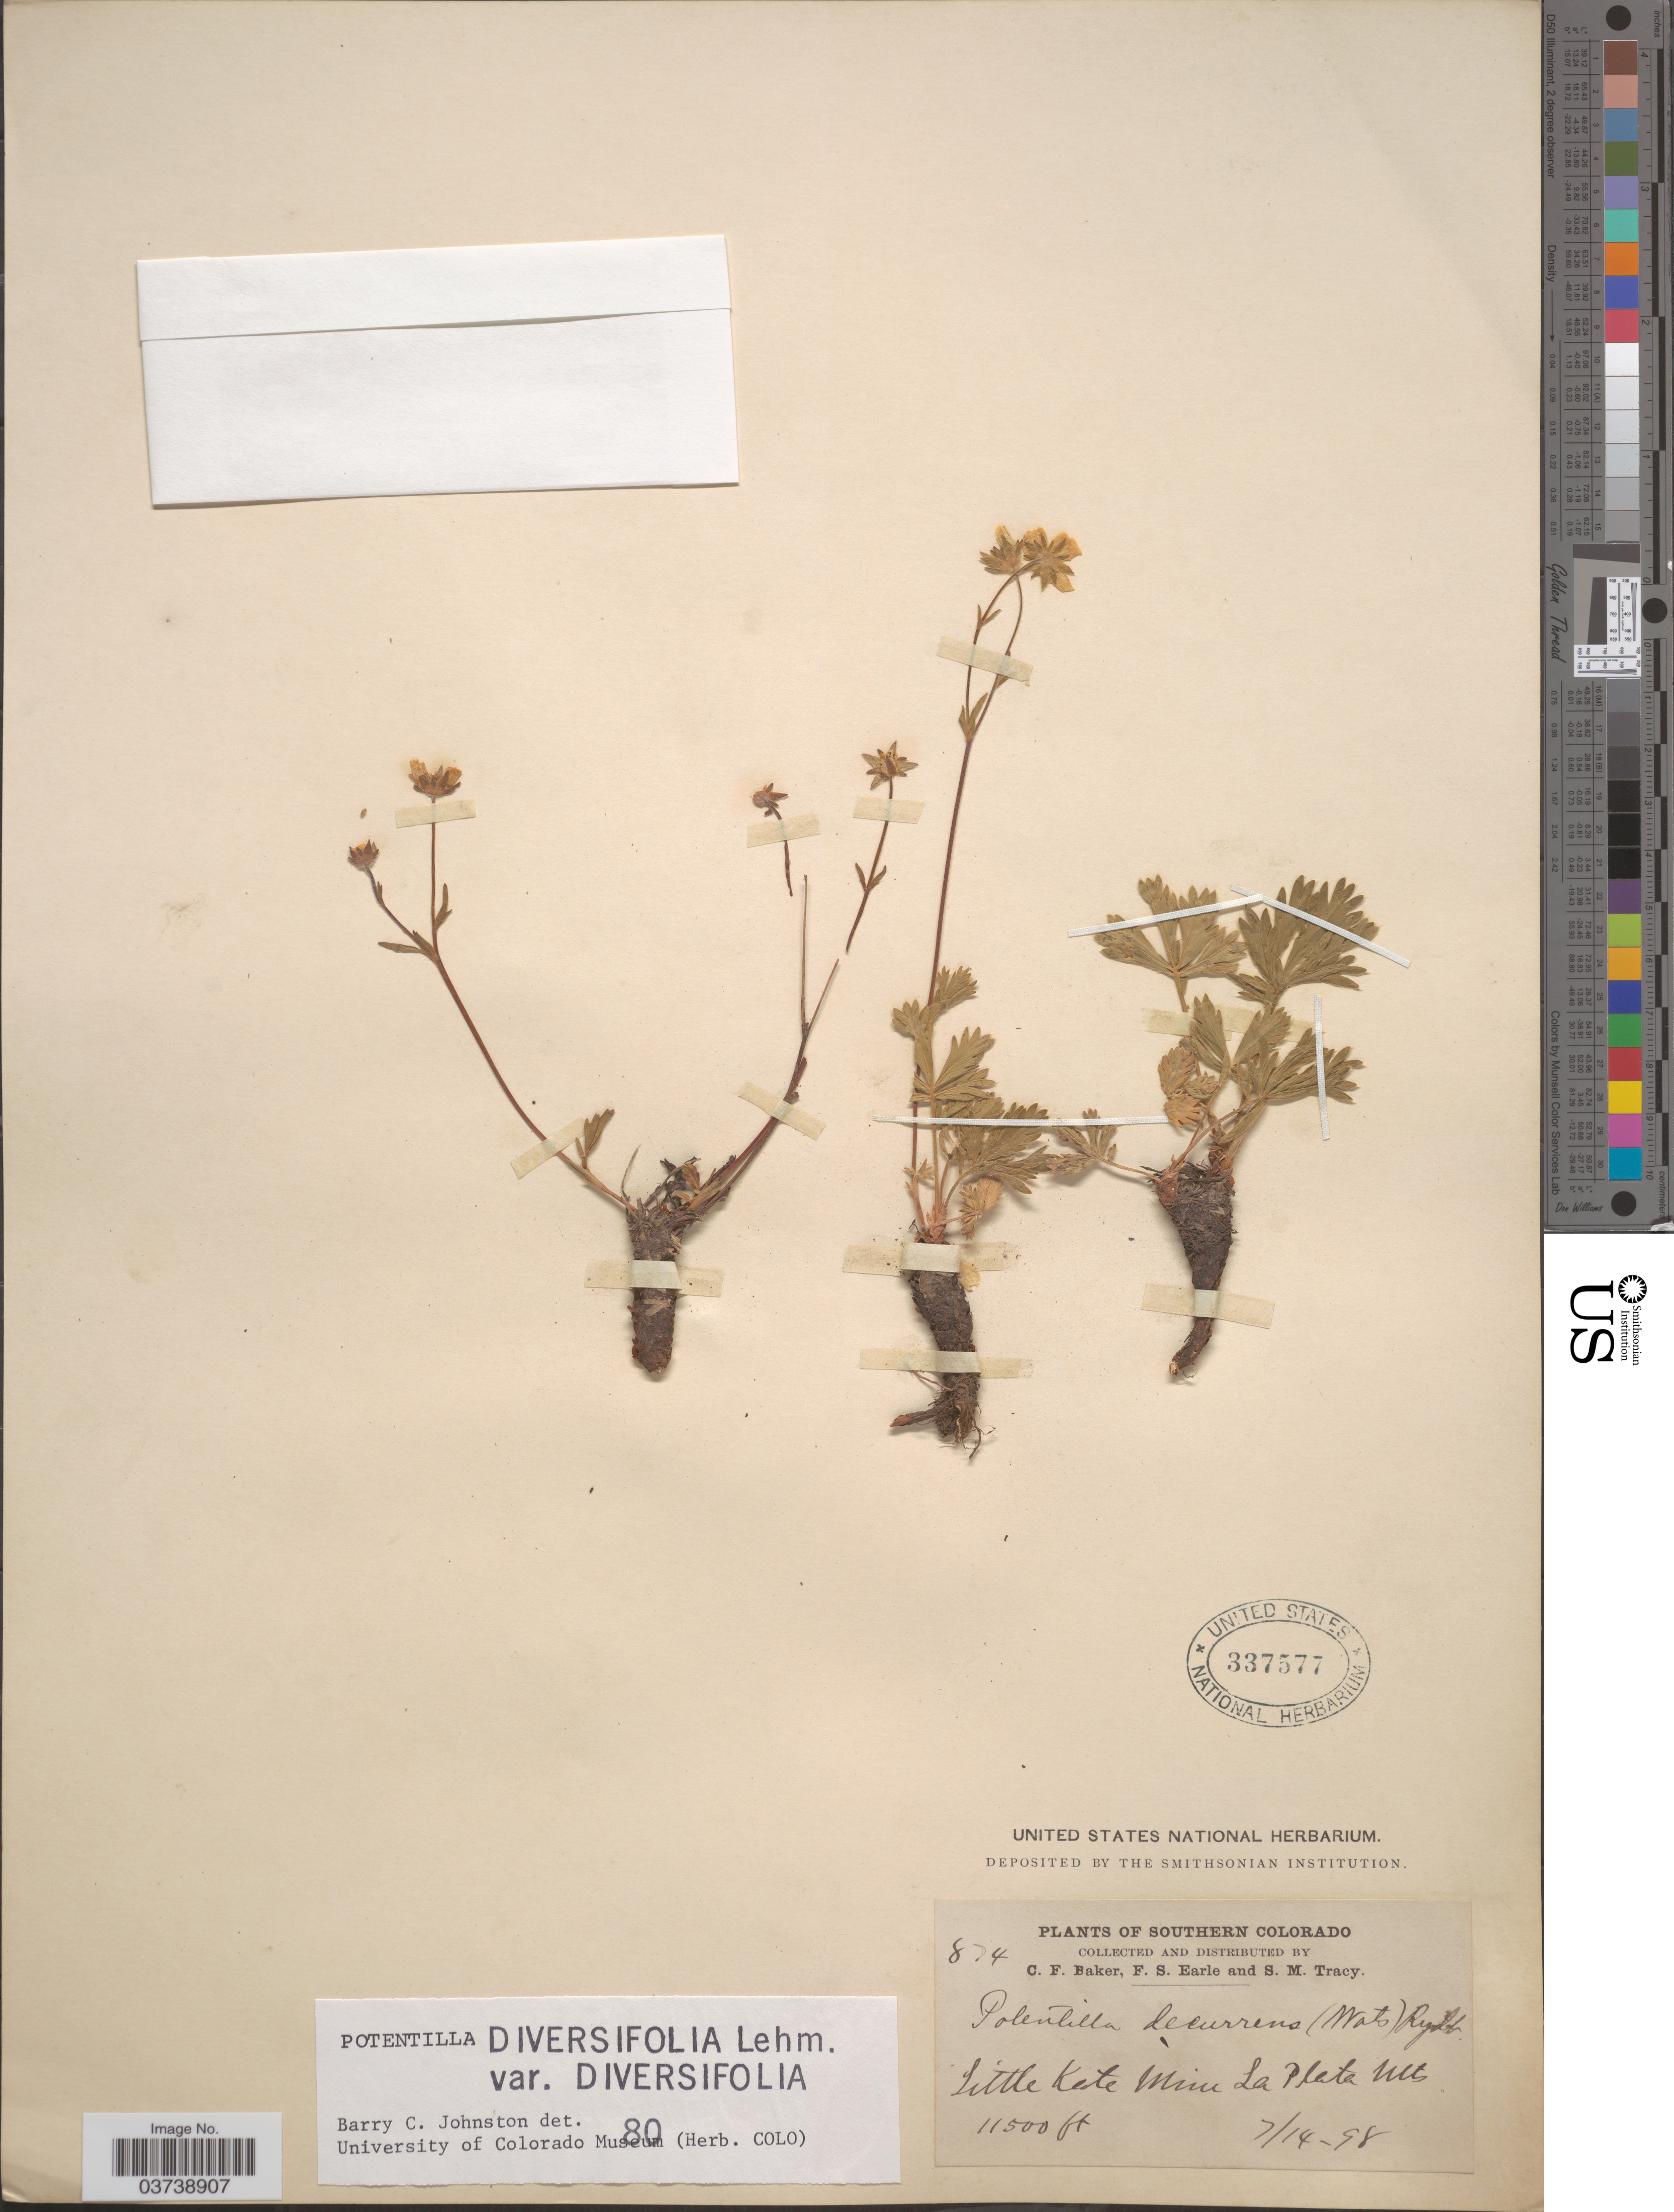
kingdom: Plantae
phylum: Tracheophyta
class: Magnoliopsida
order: Rosales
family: Rosaceae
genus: Potentilla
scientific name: Potentilla diversifolia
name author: Lehm.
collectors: F. S. Earle & S. M. Tracy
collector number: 874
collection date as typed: Transcribed d/m/y: 14/7/98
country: United States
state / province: Colorado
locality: Southern Colorado. Little Kate Mine. La Plata Mts.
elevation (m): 3505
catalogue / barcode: US 337577